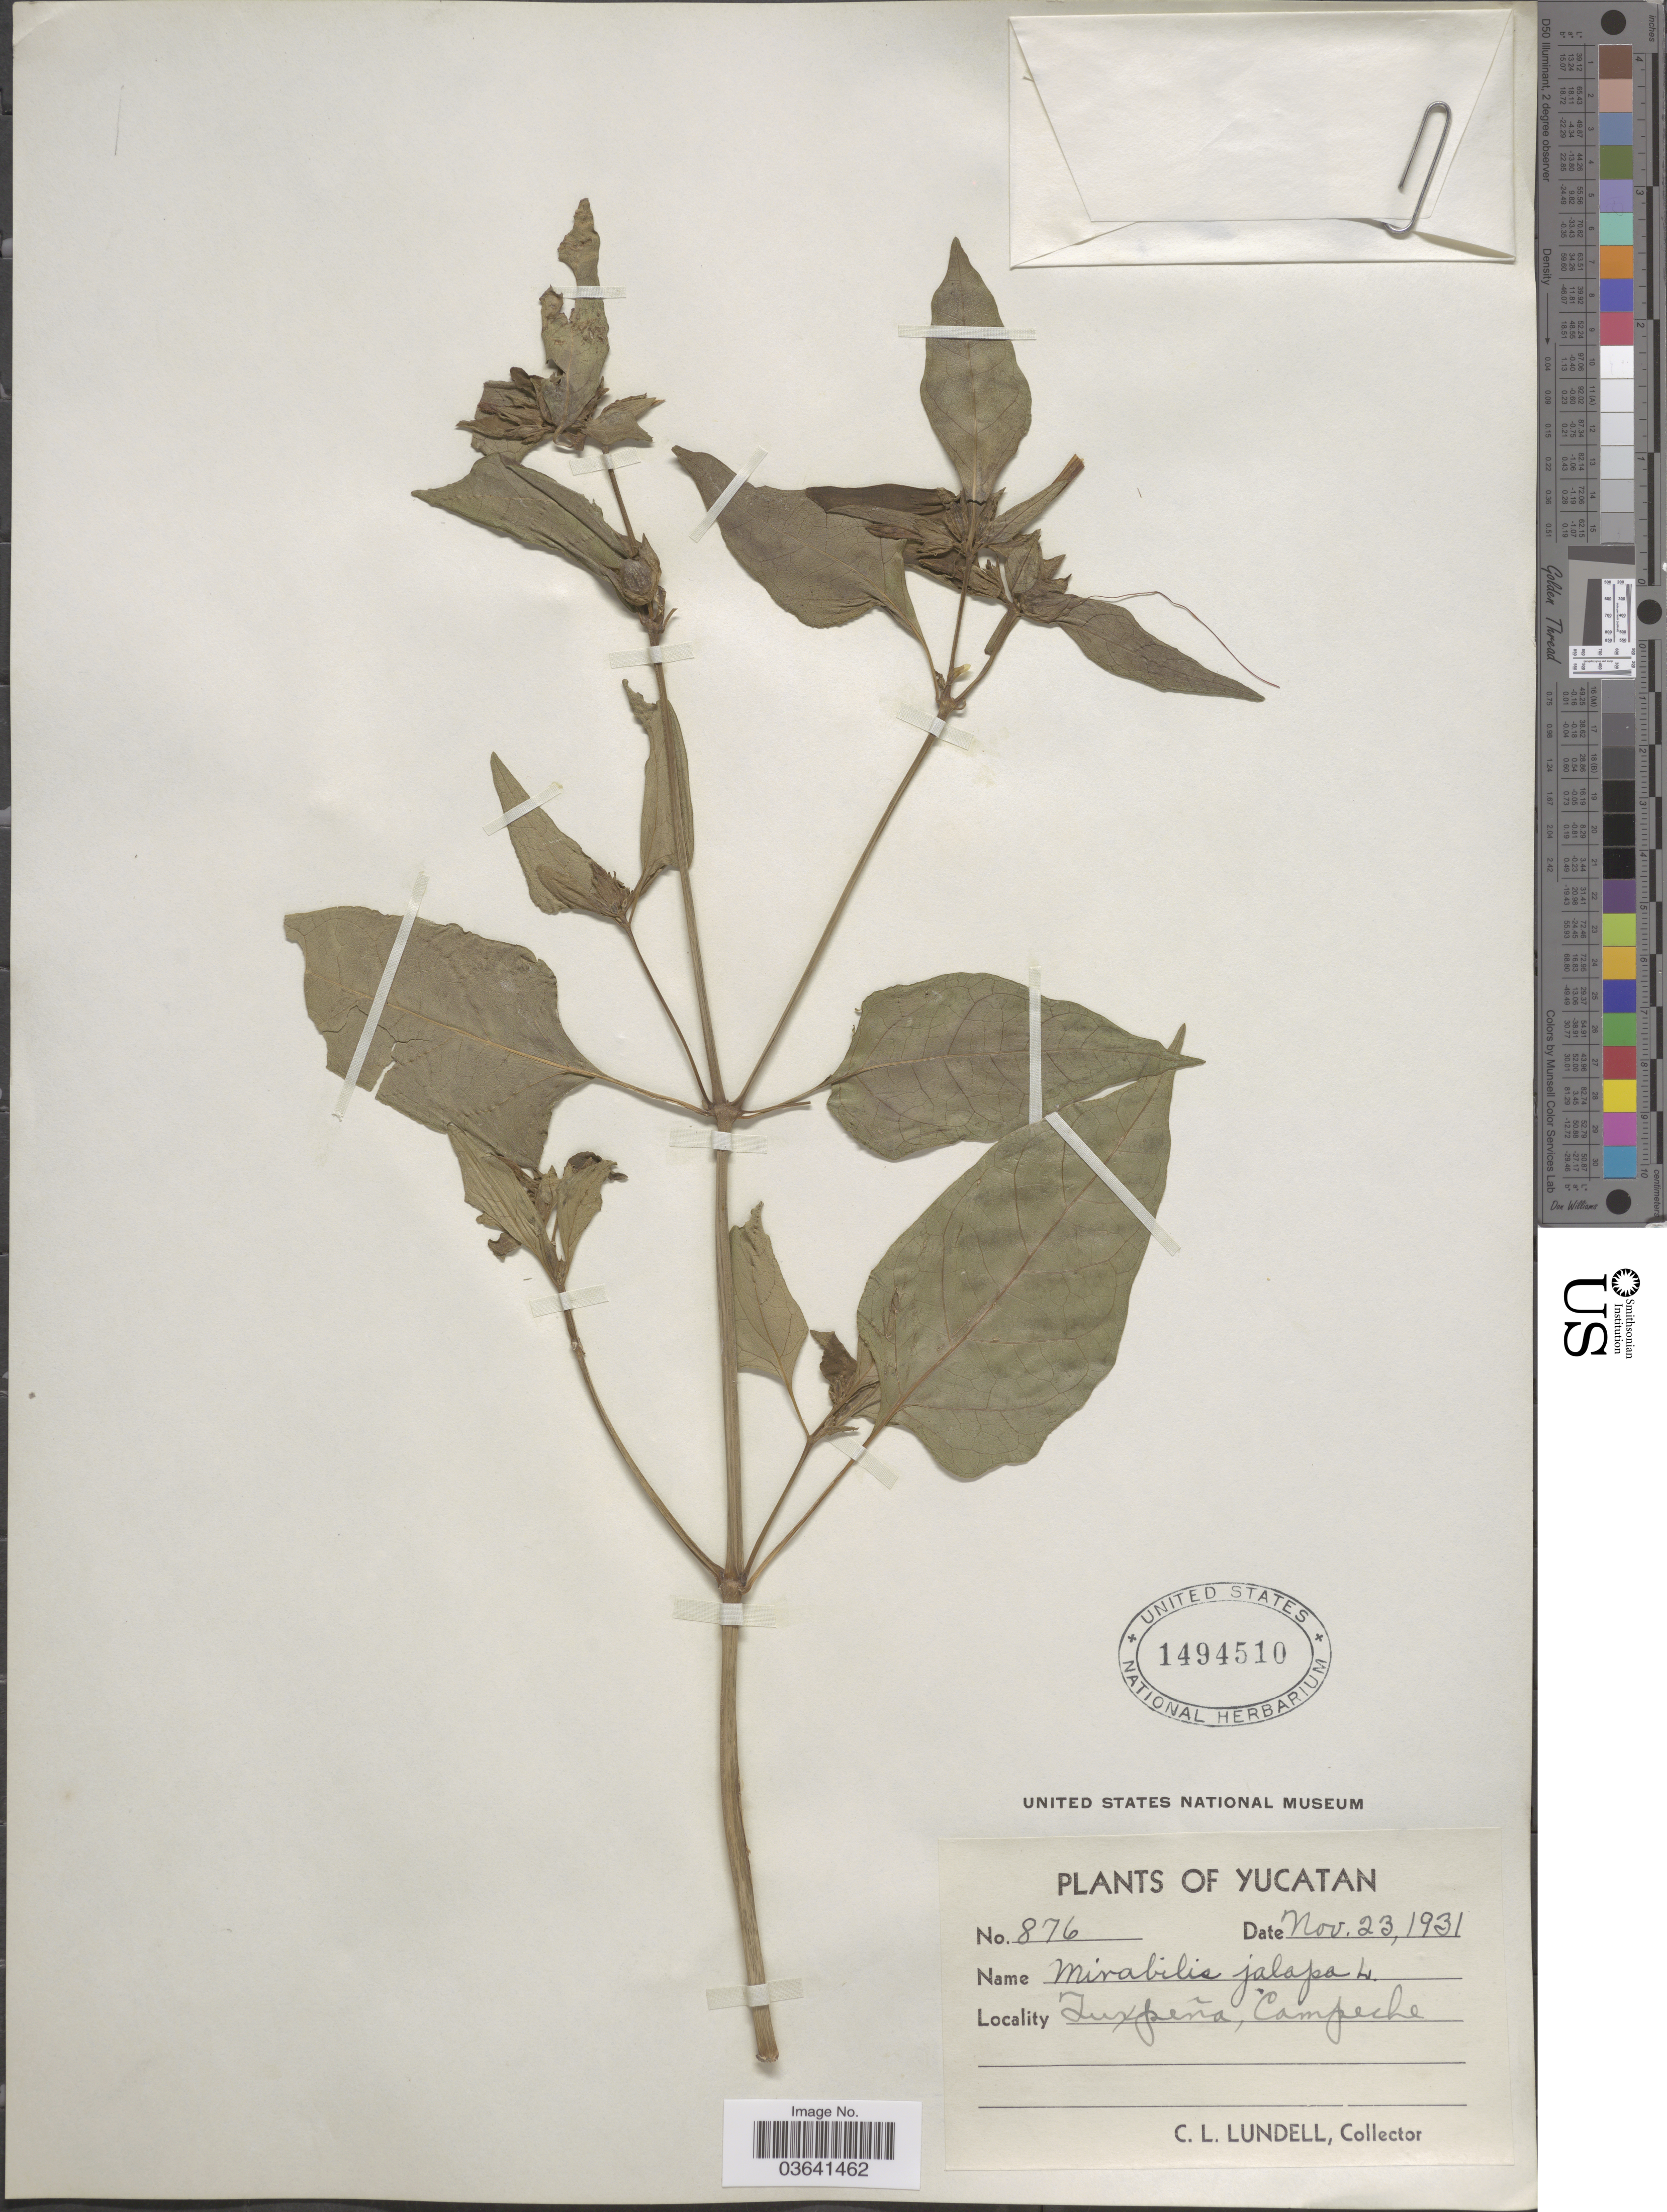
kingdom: Plantae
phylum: Tracheophyta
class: Magnoliopsida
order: Caryophyllales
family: Nyctaginaceae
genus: Mirabilis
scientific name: Mirabilis jalapa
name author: L.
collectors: C. L. Lundell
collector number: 876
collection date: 1931-11-23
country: Mexico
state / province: Campeche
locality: Yucutan. Tuxpeña.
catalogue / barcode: US 1494510